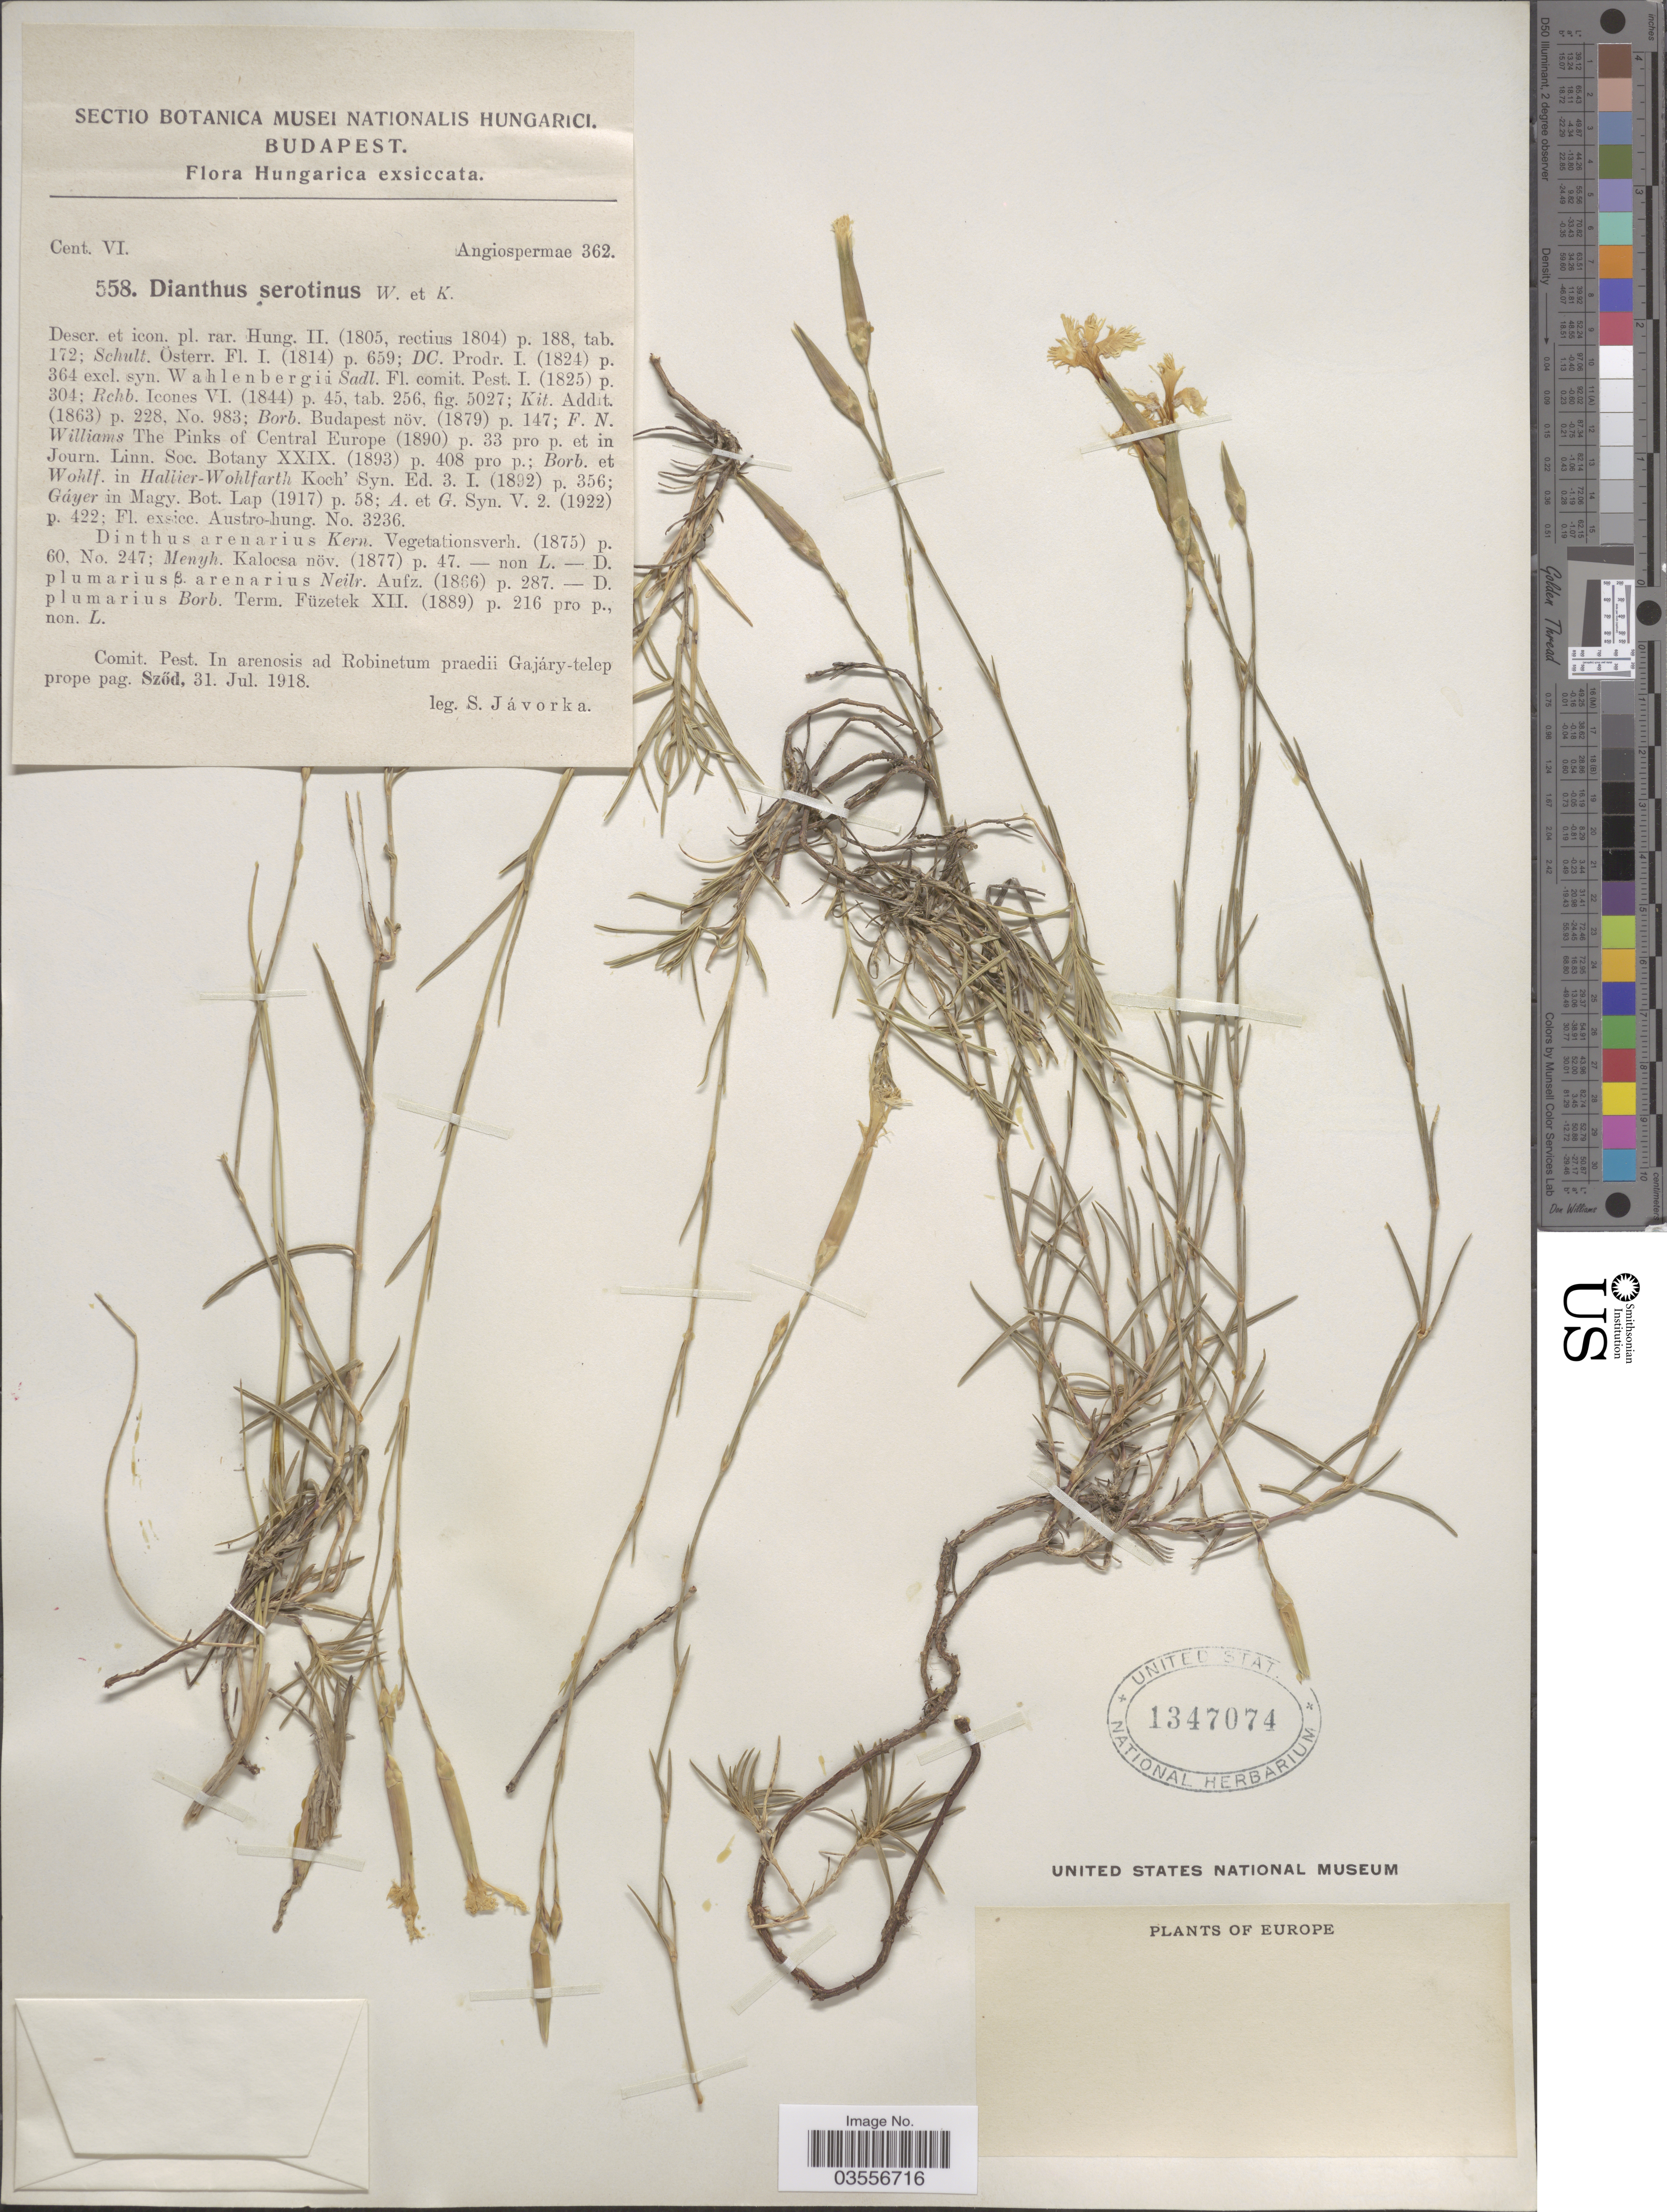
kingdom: Plantae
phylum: Tracheophyta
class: Magnoliopsida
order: Caryophyllales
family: Caryophyllaceae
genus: Dianthus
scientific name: Dianthus serotinus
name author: Waldst. & Kit.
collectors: S. Javorka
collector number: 558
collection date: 1918-07-31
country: Hungary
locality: Hungarica. Comit. Pest. In arenosis ad Robinetum praedii Gajáry-telep prope pag. Szöd.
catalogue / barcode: US 1347074